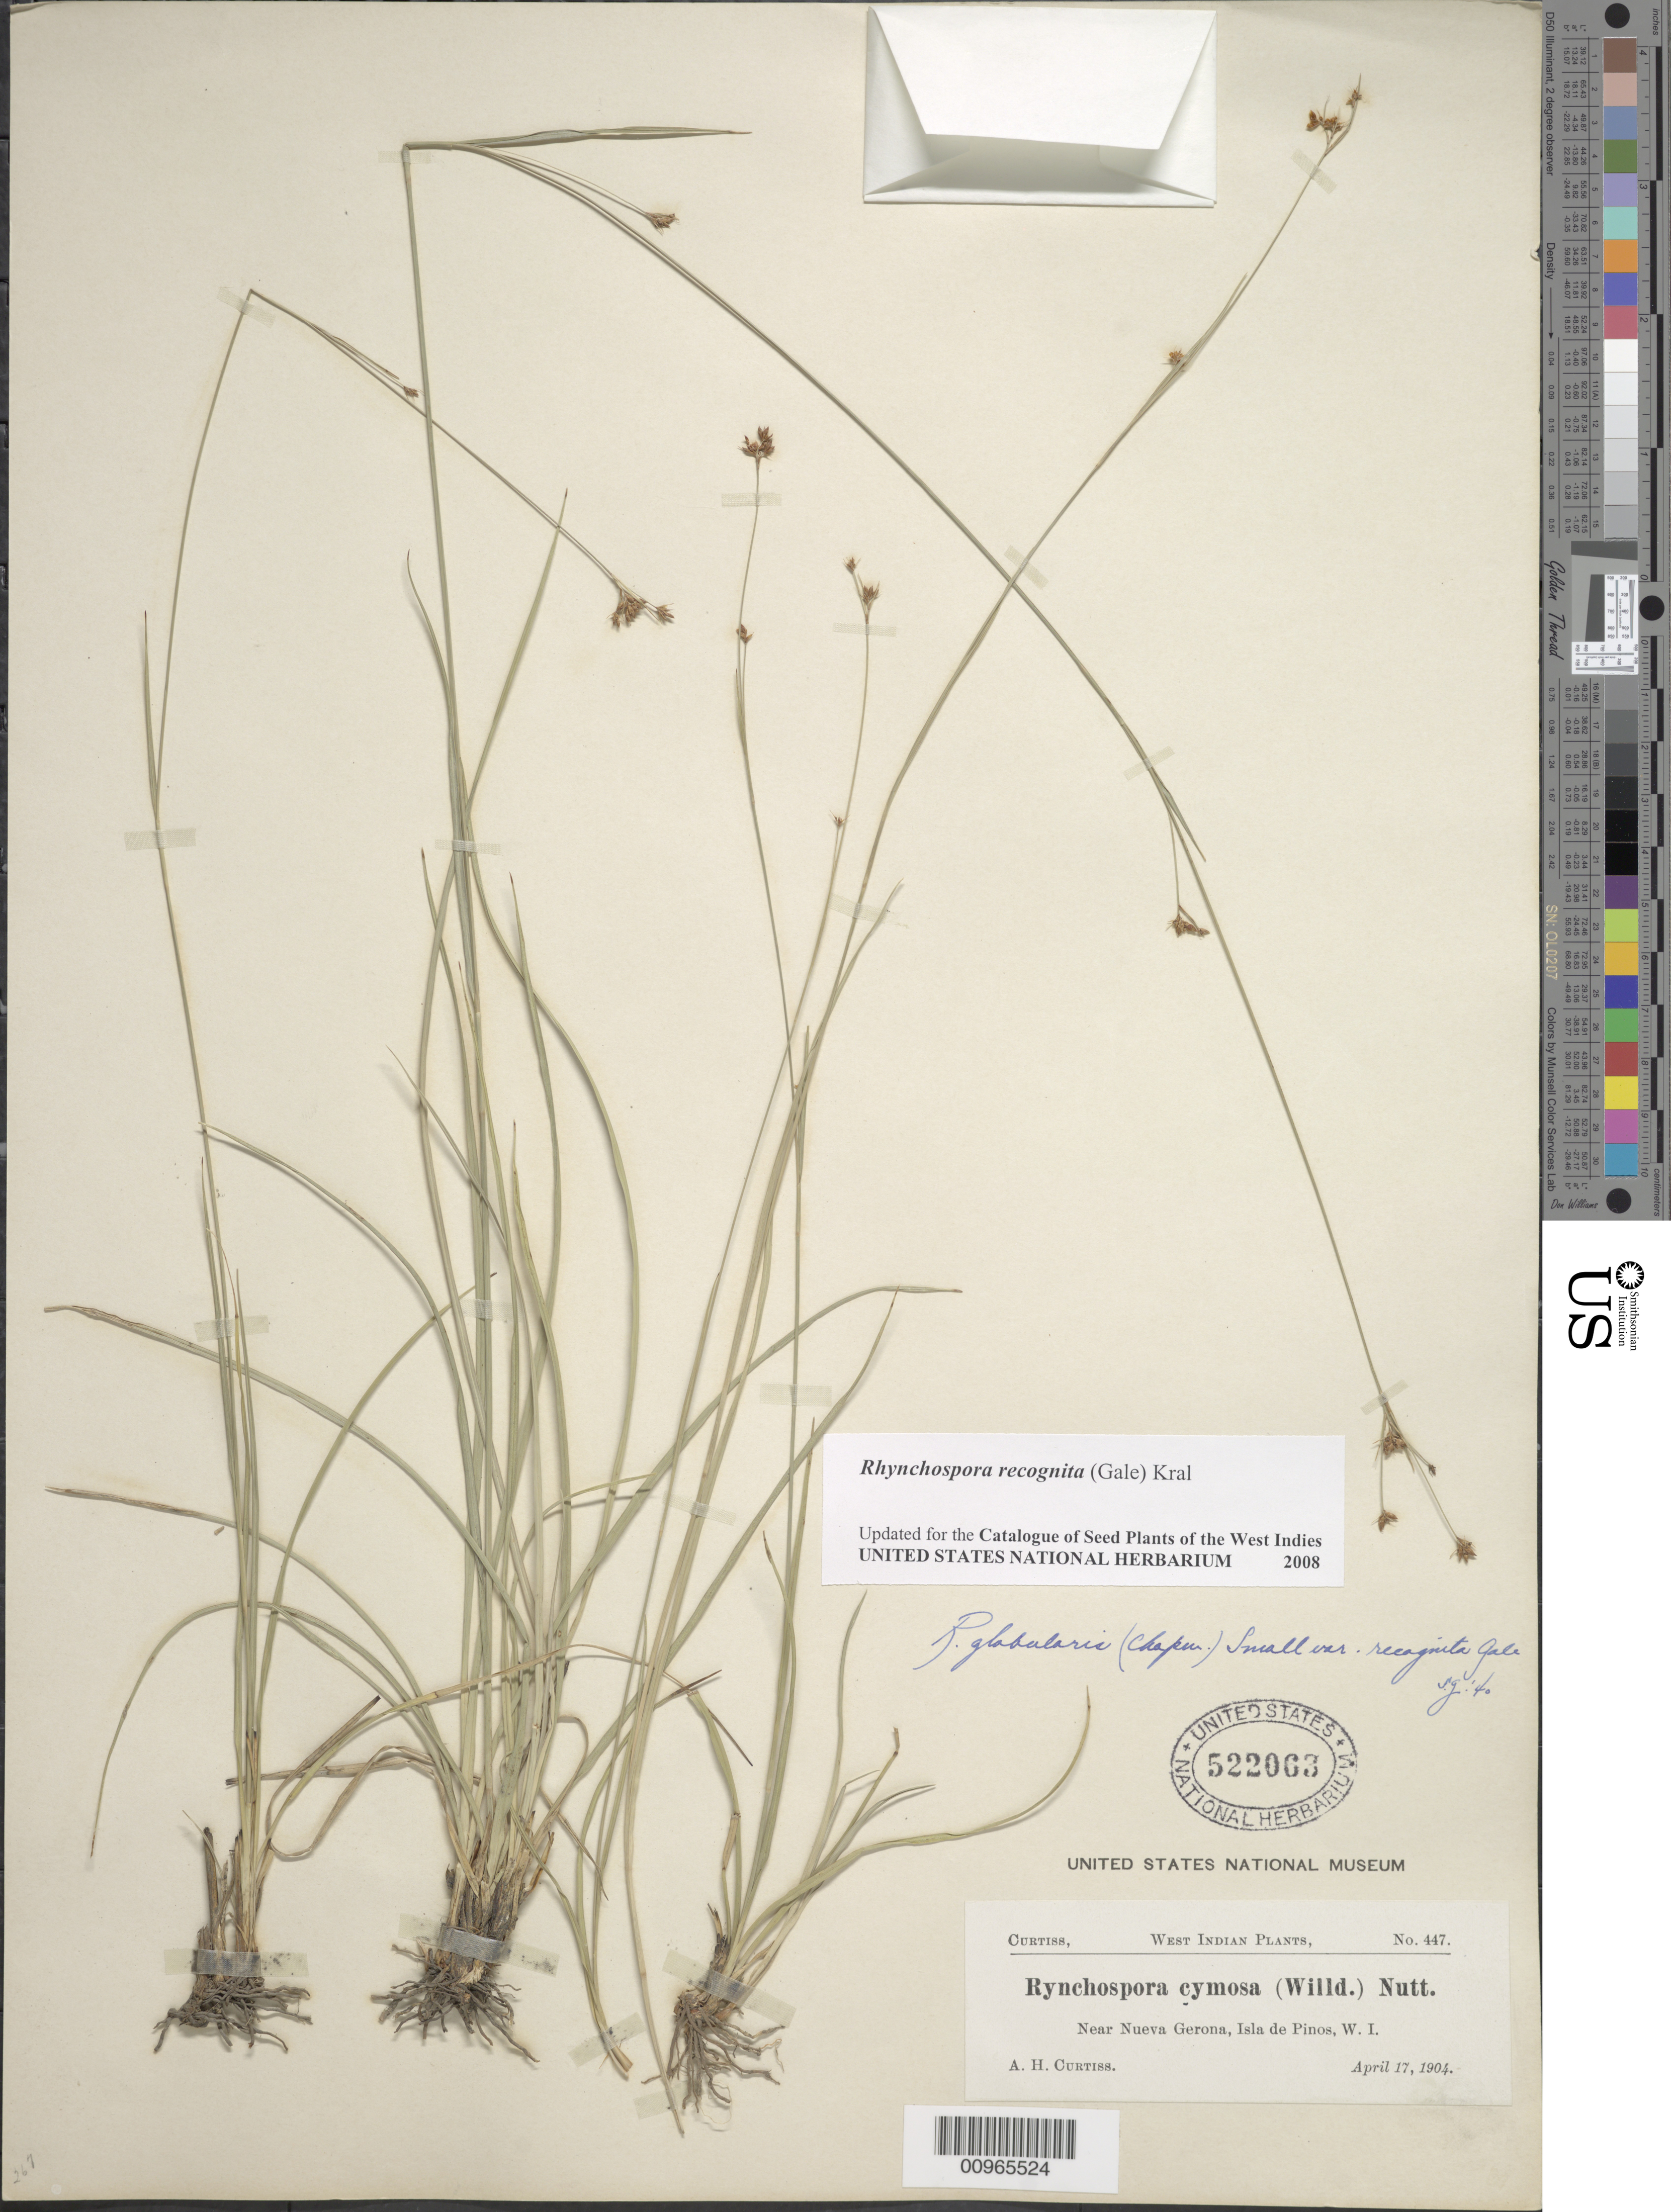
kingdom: Plantae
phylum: Tracheophyta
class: Liliopsida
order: Poales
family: Cyperaceae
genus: Rhynchospora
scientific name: Rhynchospora recognita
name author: (Gale) Kral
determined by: Strong, M. T., (US), Smithsonian Institution - National Museum of Natural History (UNITED STATES)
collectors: A. H. Curtiss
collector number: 447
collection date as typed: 17 Apr 1904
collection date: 1904-04-17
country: Cuba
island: Isla de la Juventud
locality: Isle of Pines, Near Nueva Gerona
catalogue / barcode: US 522063